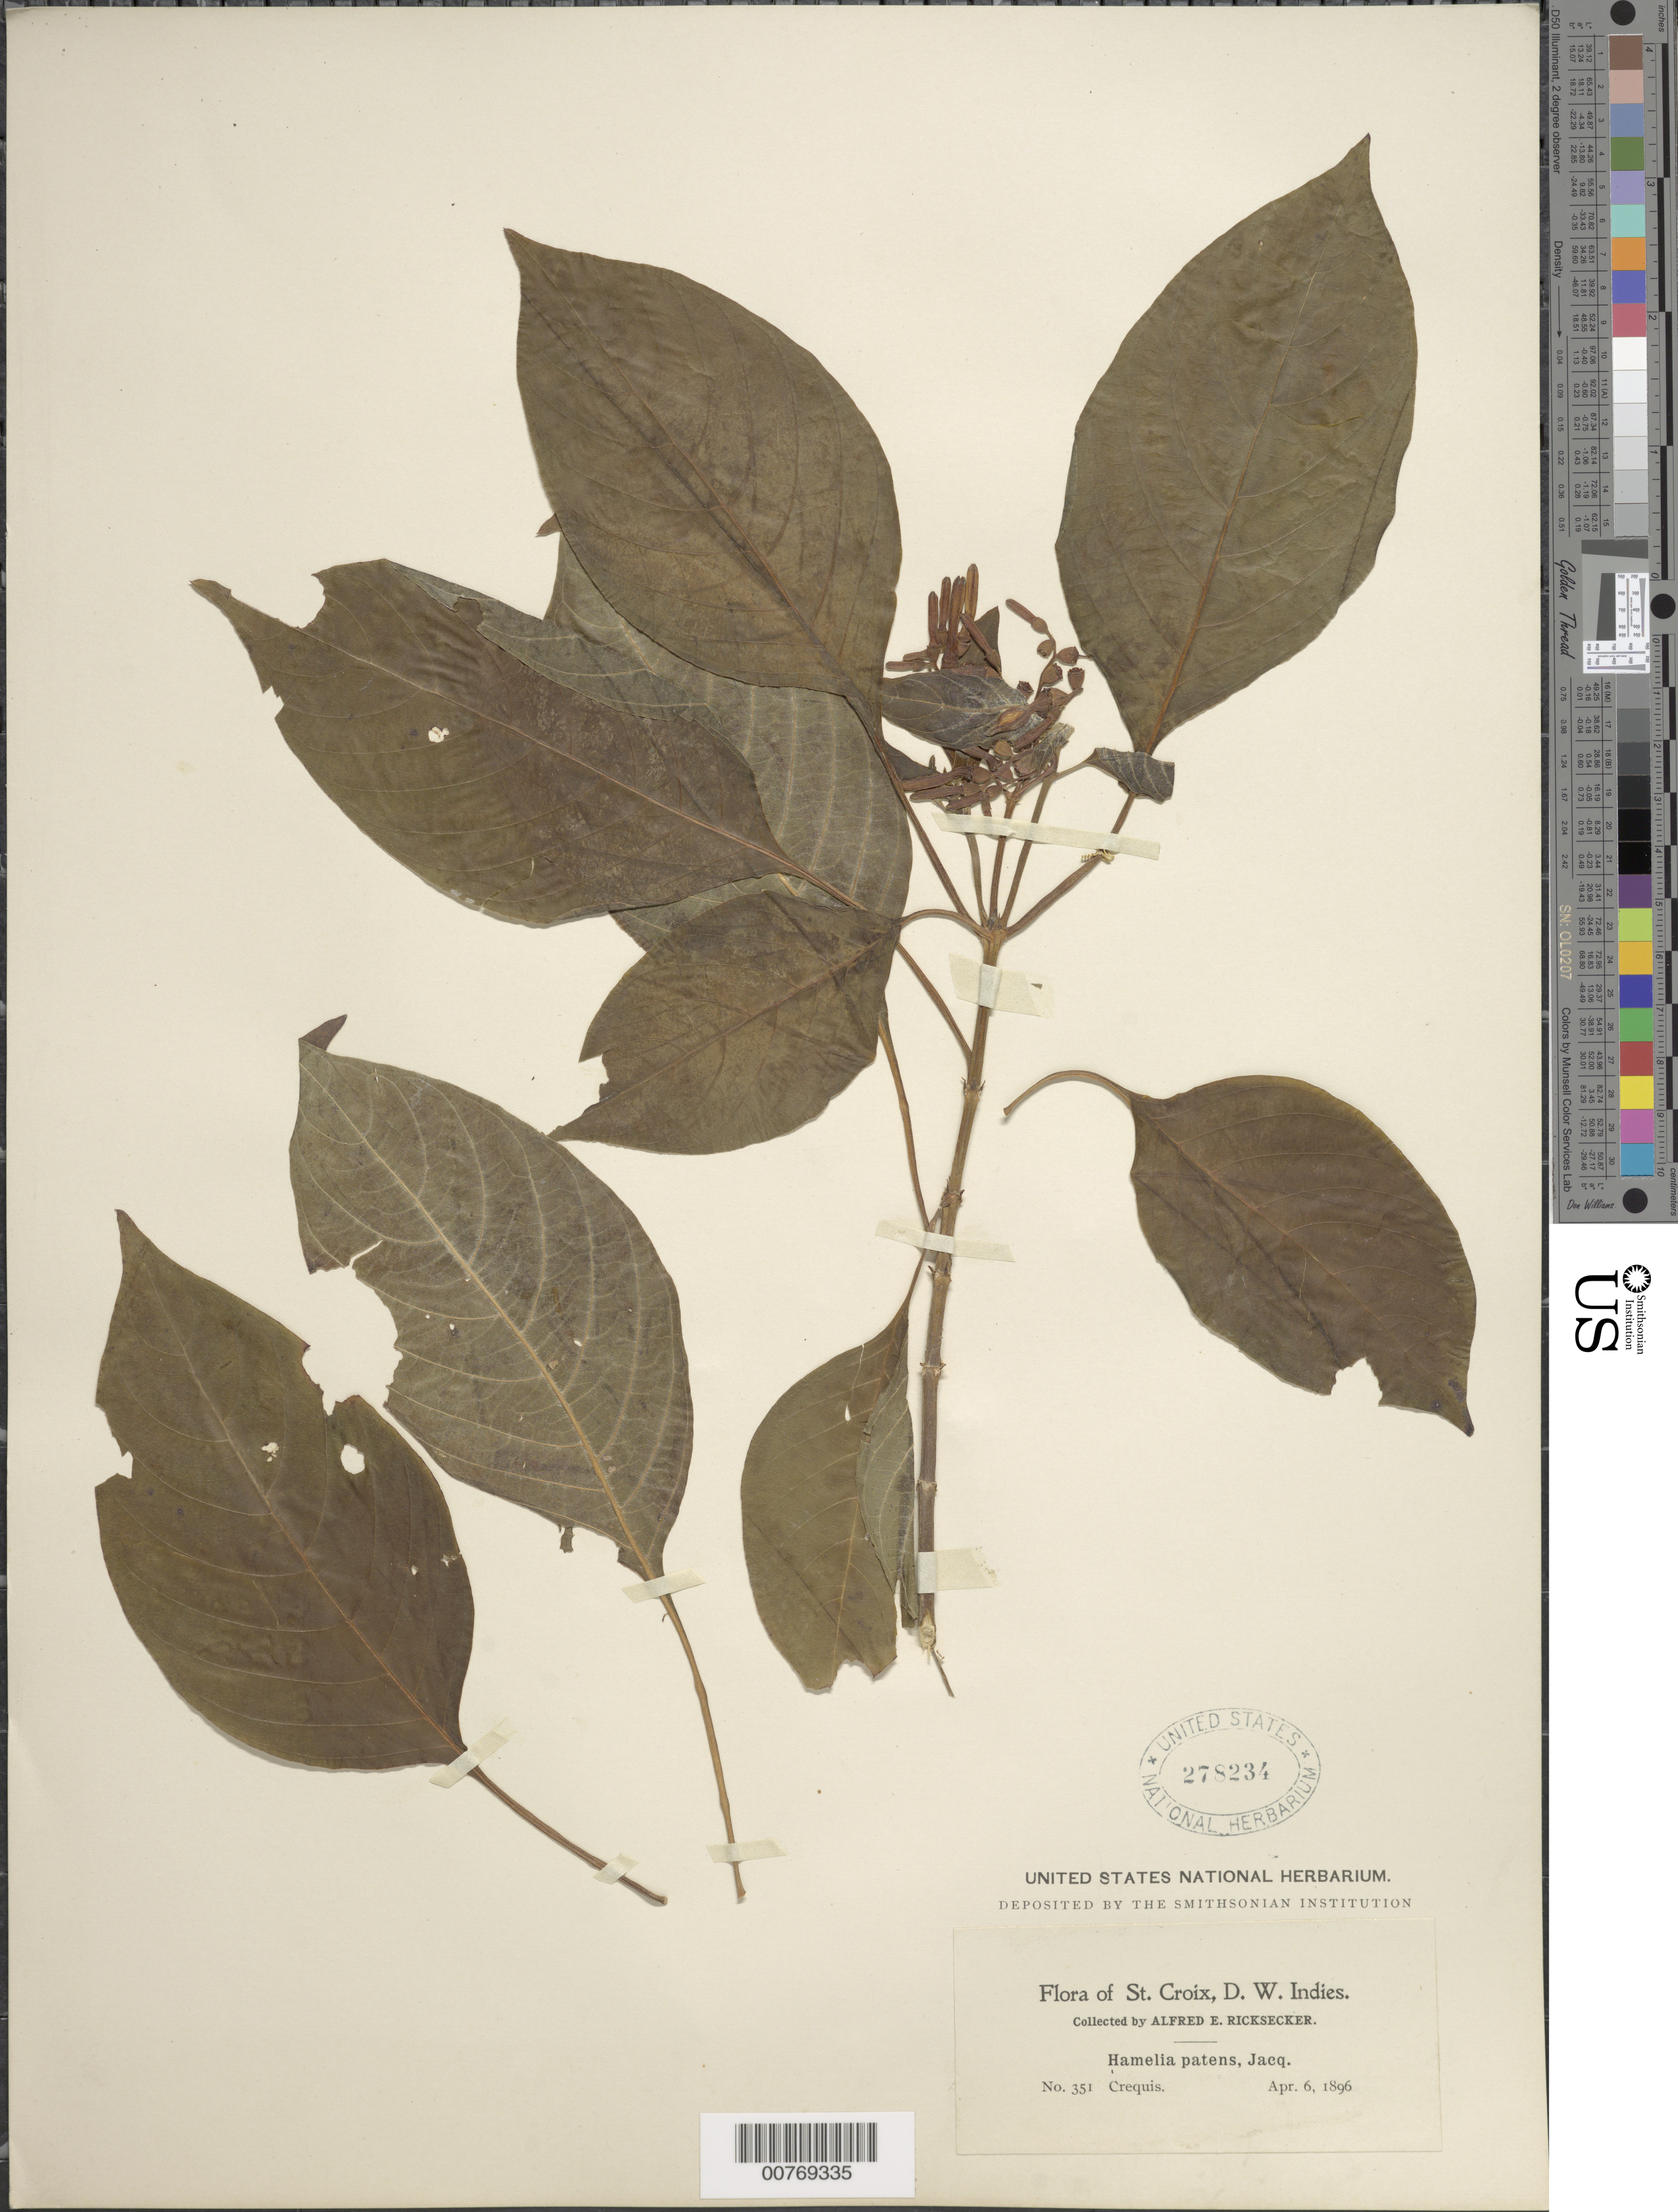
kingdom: Plantae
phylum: Tracheophyta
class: Magnoliopsida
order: Gentianales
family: Rubiaceae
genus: Hamelia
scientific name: Hamelia patens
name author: Jacq.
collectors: A. E. Ricksecker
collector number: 351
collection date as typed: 06 Apr 1896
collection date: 1896-04-06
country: U.S. Virgin Islands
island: St. Croix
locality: Crequis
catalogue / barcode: US 278234